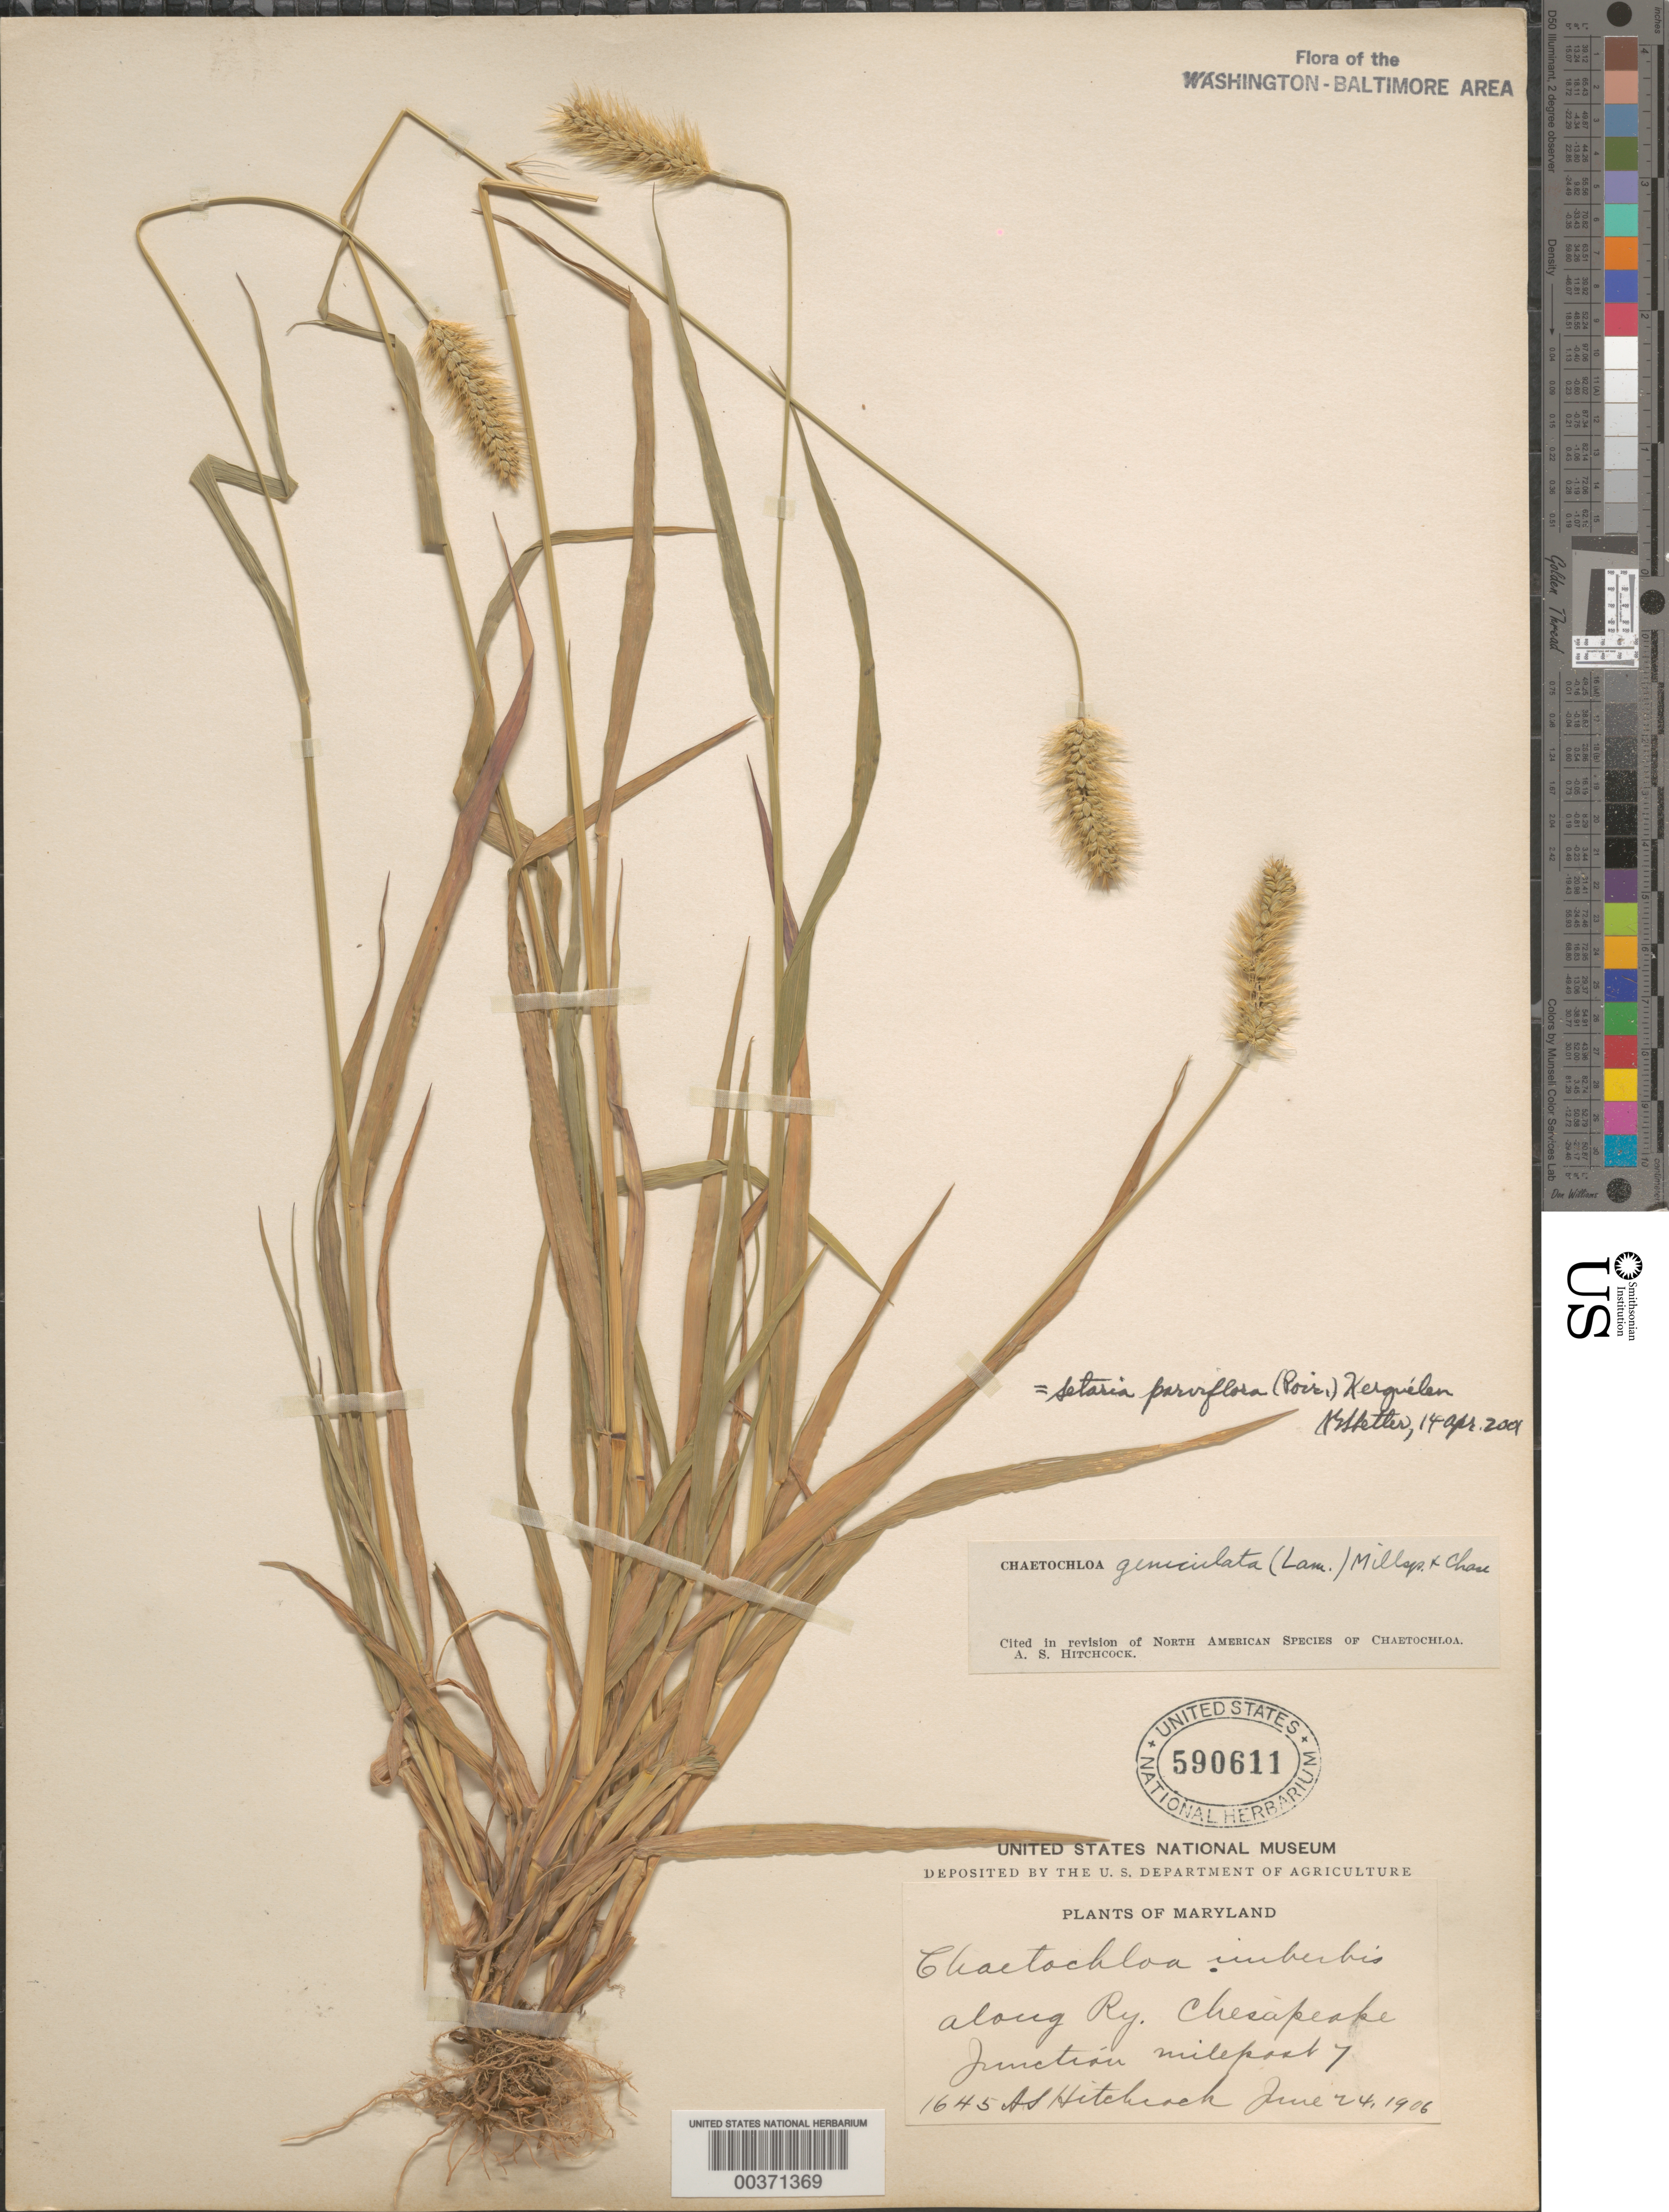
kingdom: Plantae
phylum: Tracheophyta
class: Liliopsida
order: Poales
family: Poaceae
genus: Setaria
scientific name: Setaria parviflora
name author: (Poir.) Kerguélen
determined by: Shetler, Stanwyn G., (US), NMNH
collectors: A. S. Hitchcock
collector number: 1645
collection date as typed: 24 Jun 1906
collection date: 1906-06-24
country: United States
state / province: Maryland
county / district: Calvert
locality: Chesapeake Junction, at Mile Post 7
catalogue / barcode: US 590611